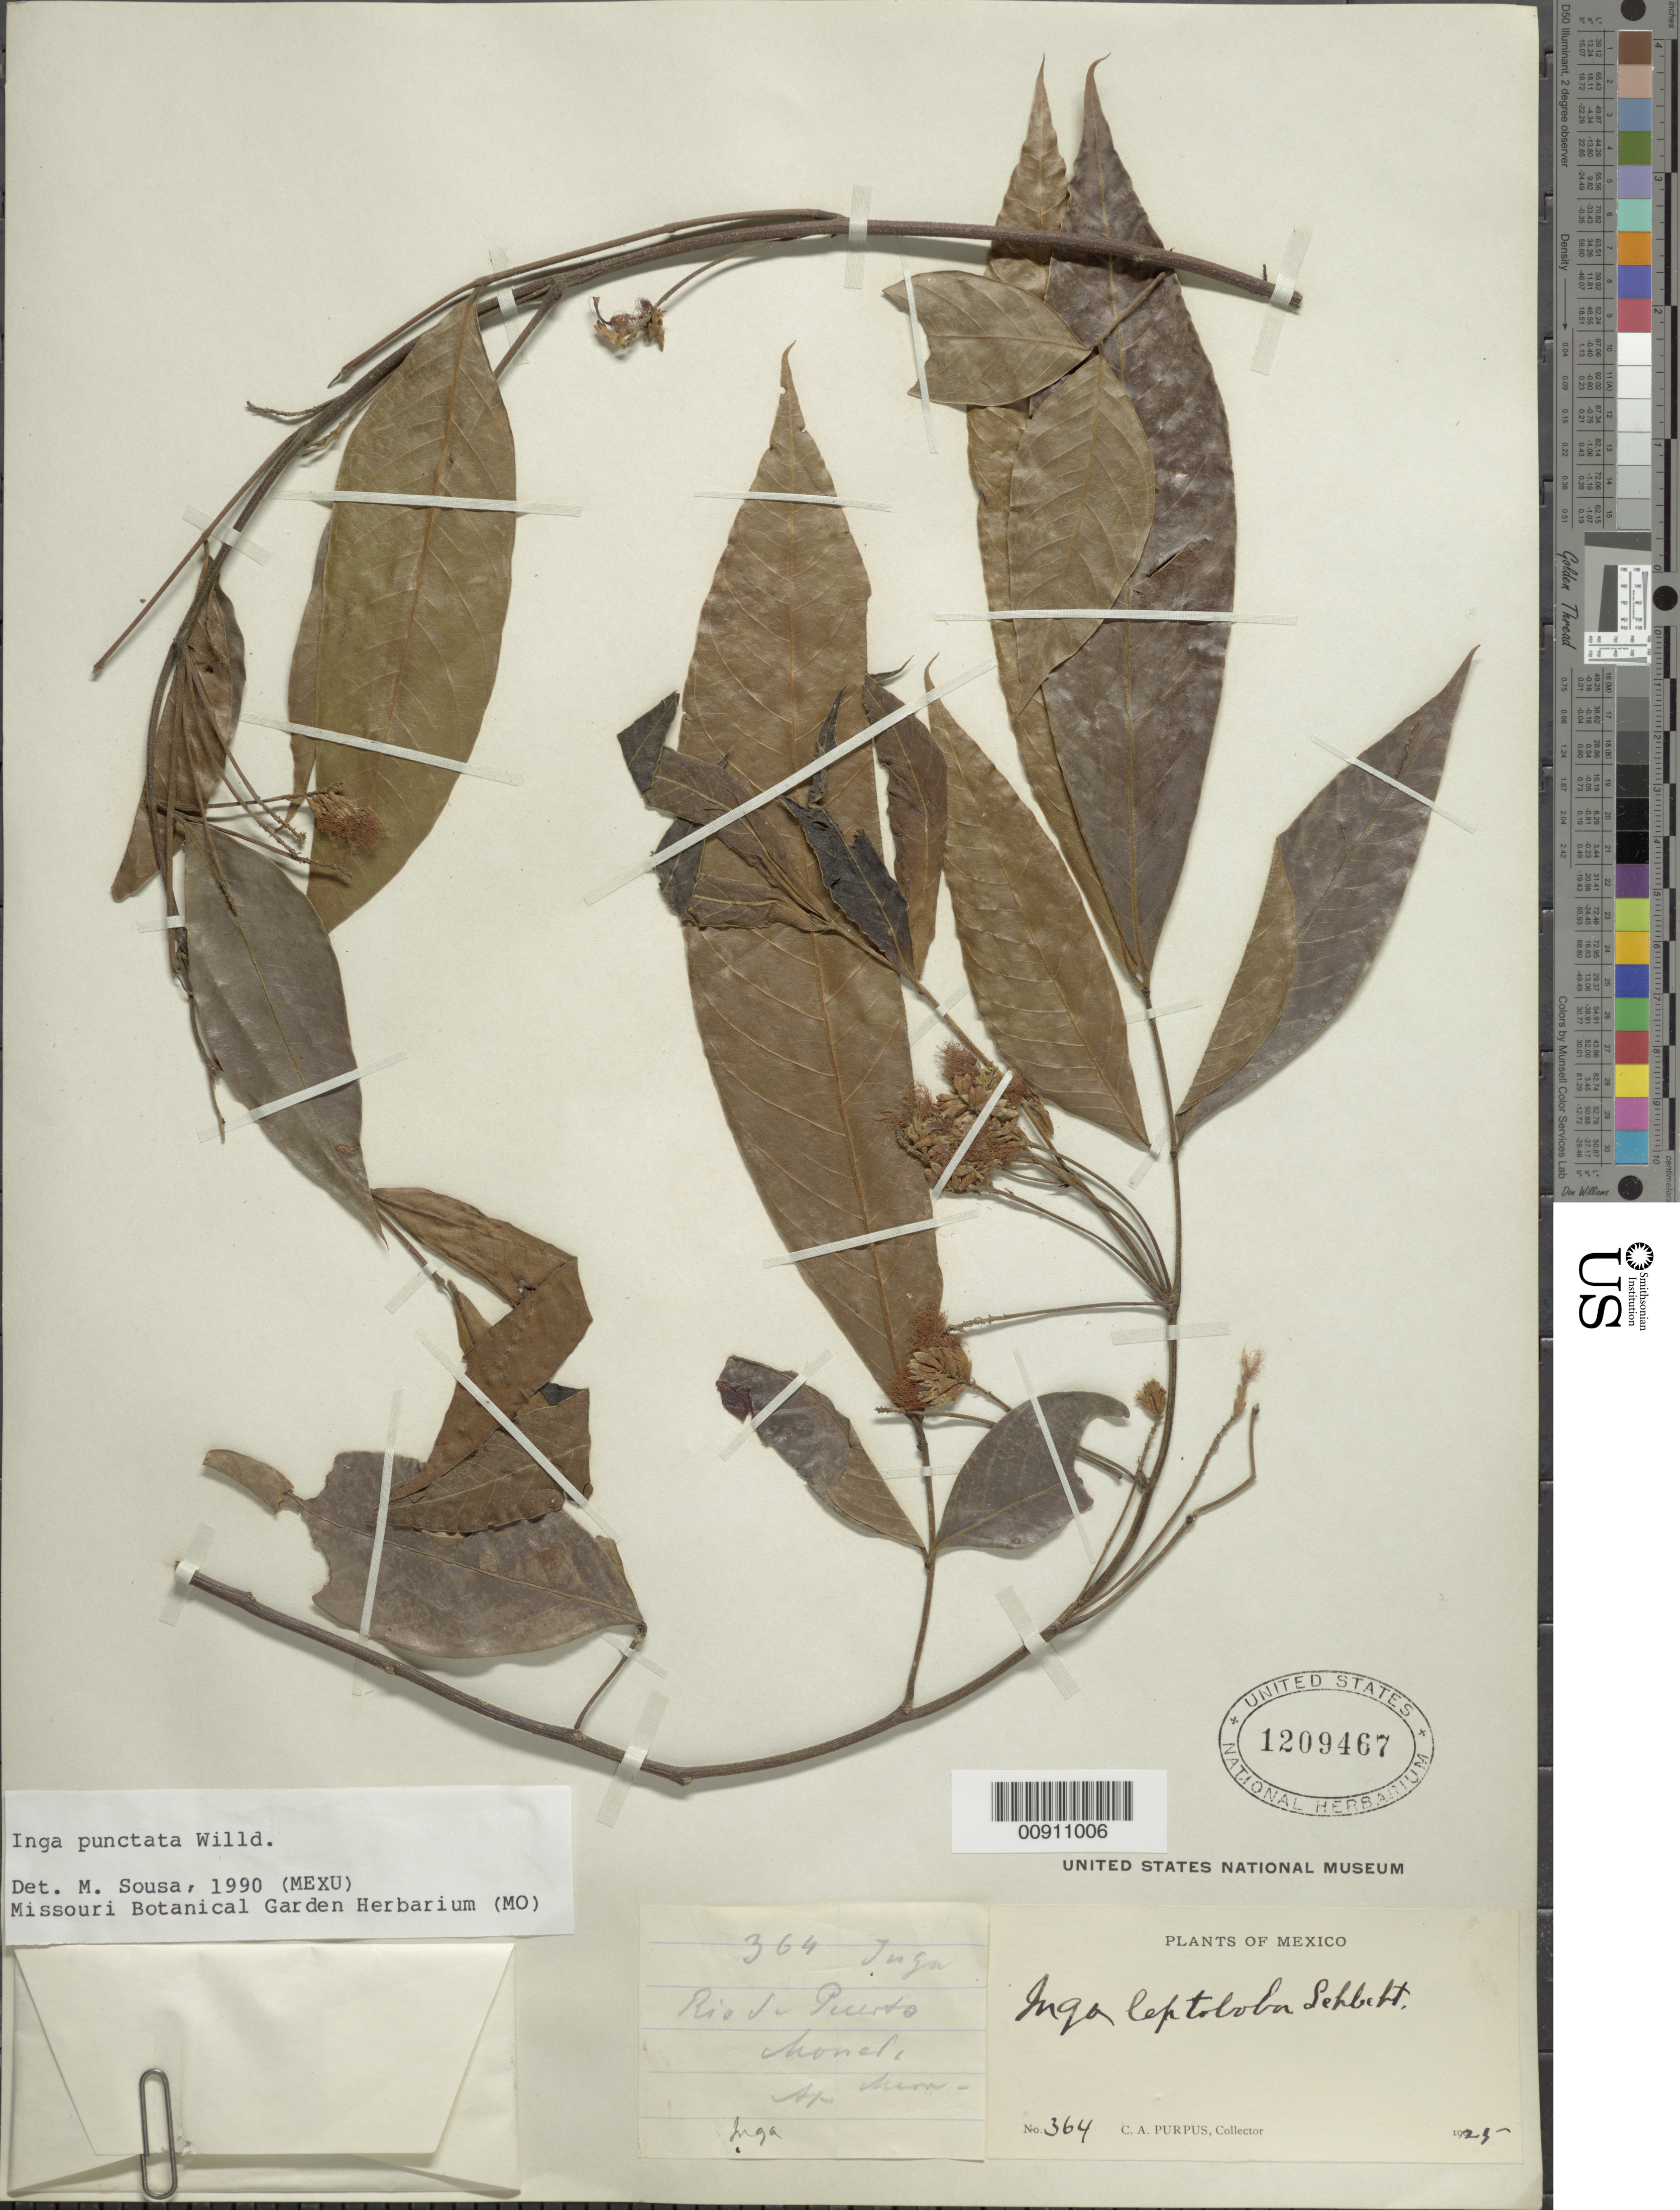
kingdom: Plantae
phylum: Tracheophyta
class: Magnoliopsida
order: Fabales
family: Fabaceae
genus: Inga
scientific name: Inga punctata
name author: Willd.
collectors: C. A. Purpus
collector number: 364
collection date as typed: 1925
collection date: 1925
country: Mexico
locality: Río de Puerto Moneda.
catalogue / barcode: US 1209467